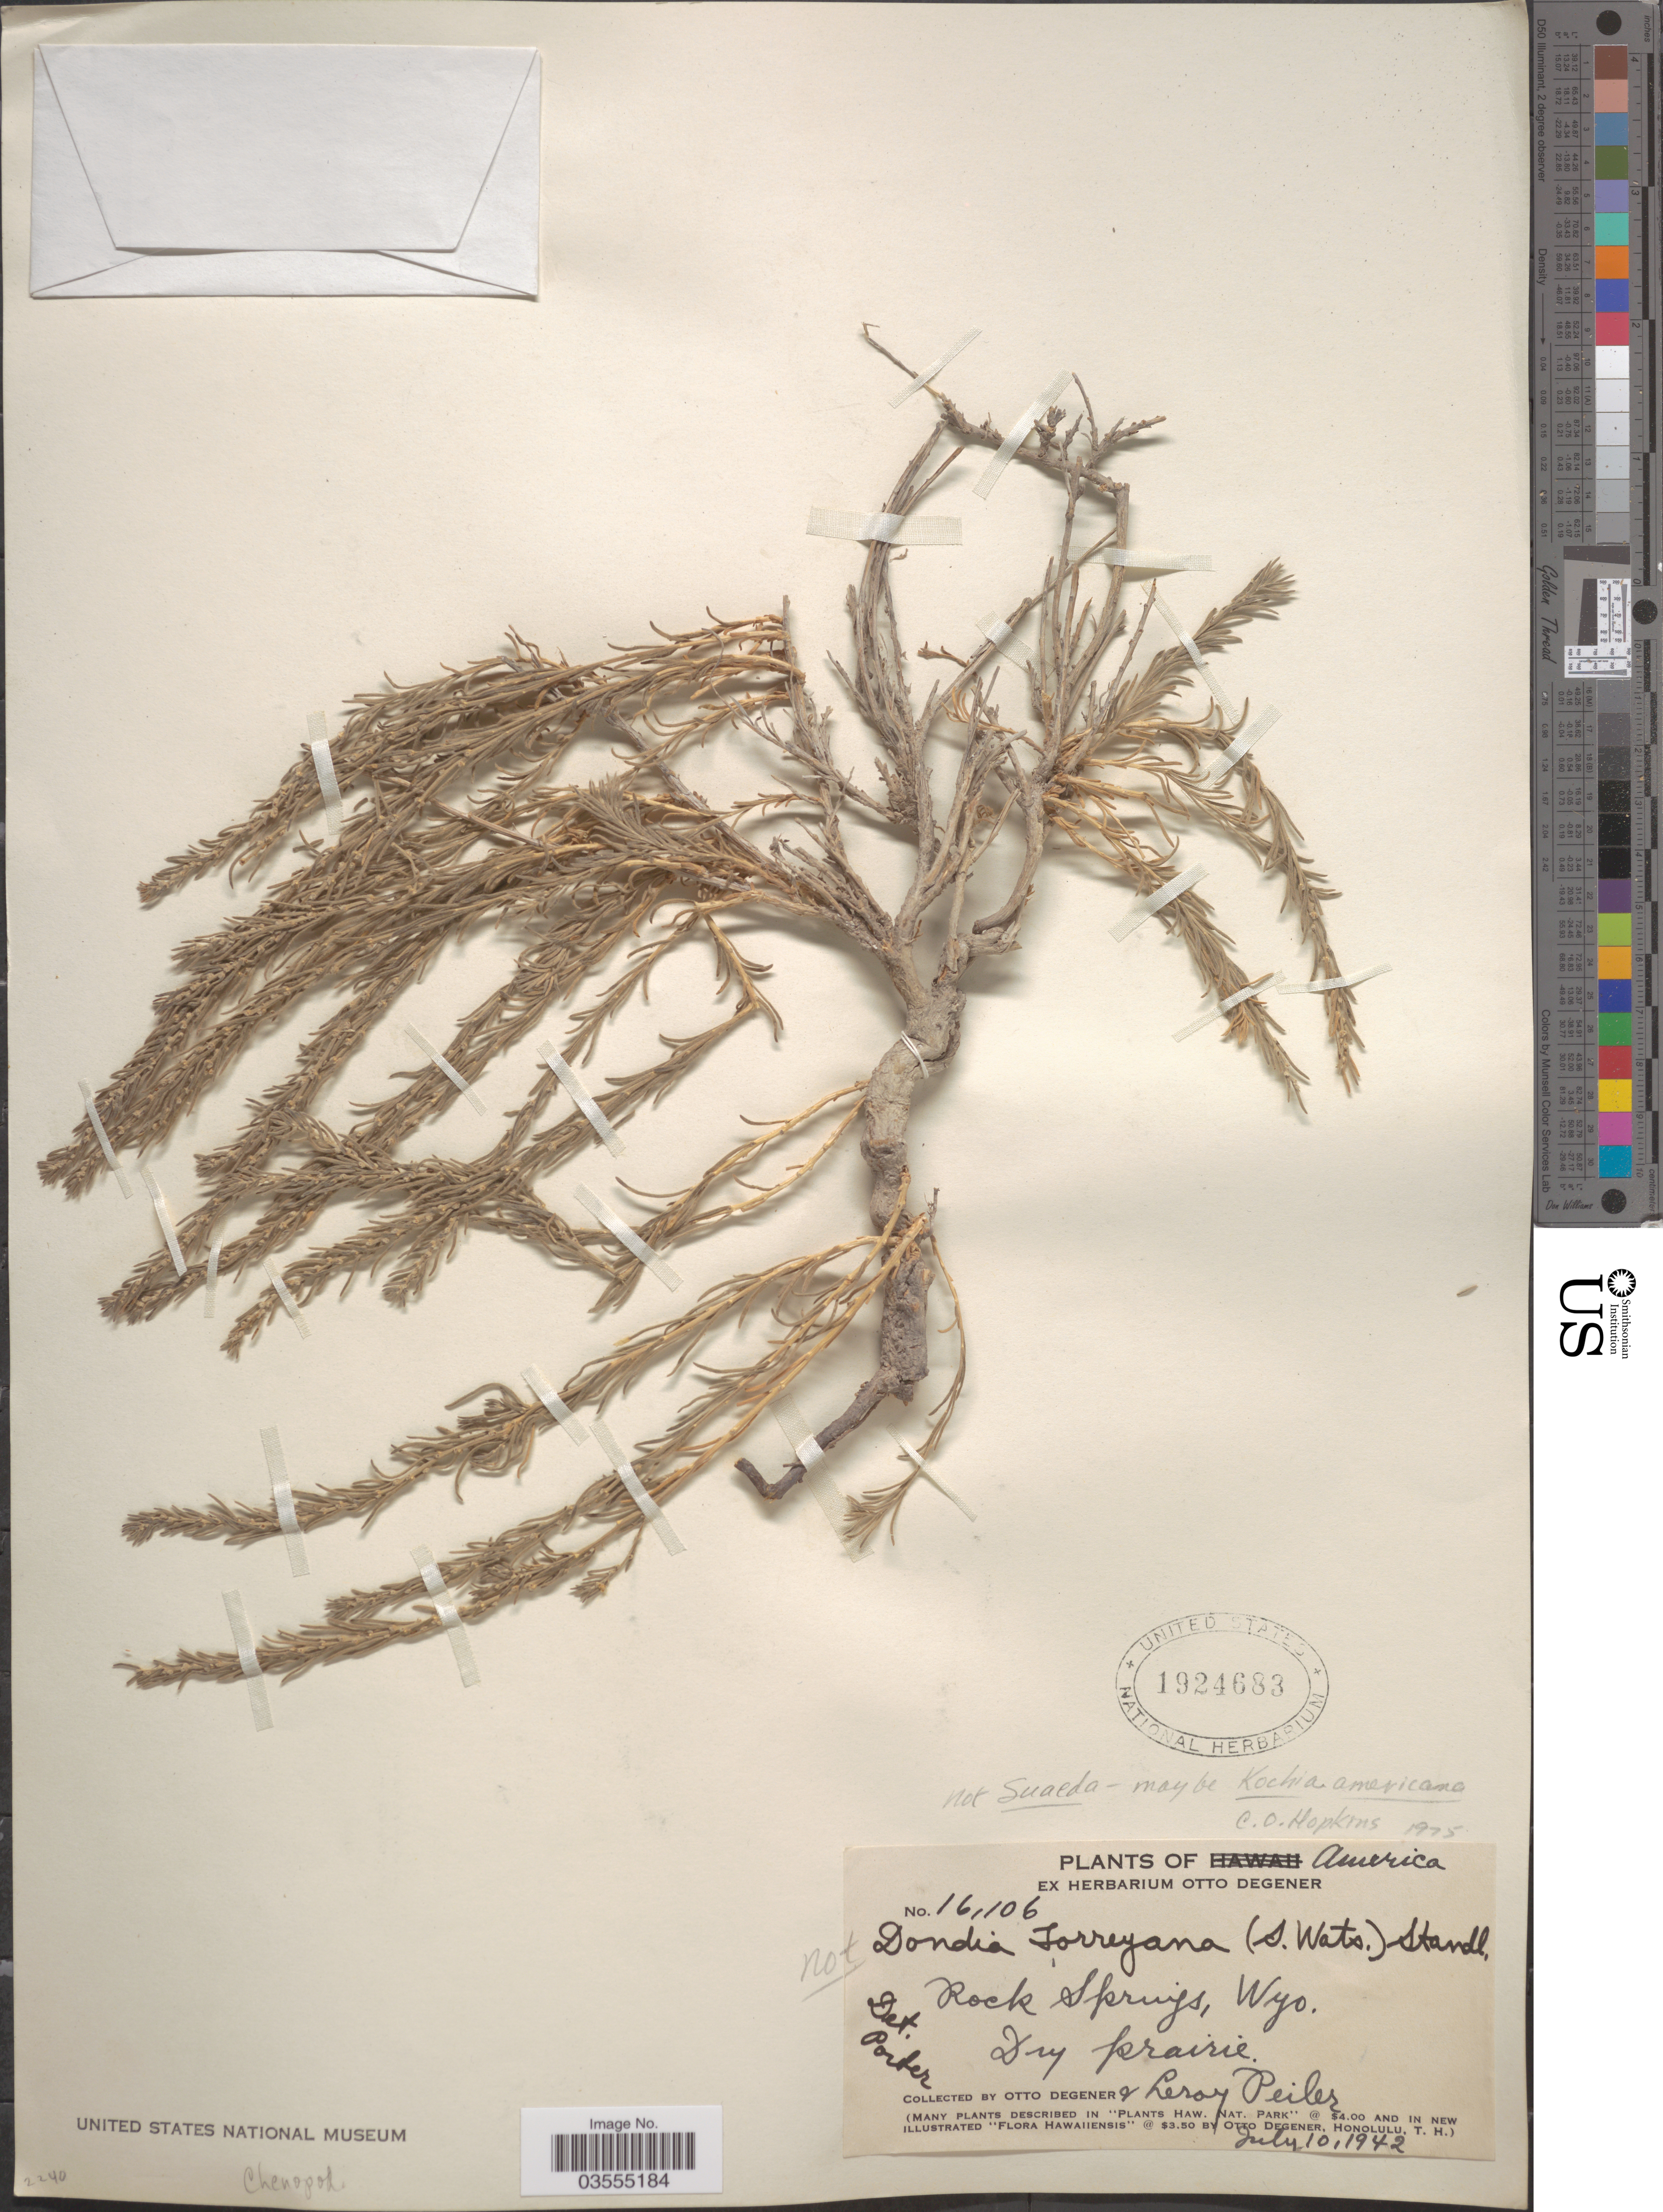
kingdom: Plantae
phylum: Tracheophyta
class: Magnoliopsida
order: Caryophyllales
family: Amaranthaceae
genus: Neokochia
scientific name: Neokochia americana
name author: (S. Watson) G.L. Chu & S.C. Sand.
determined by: Strong, Mark T., (BOT), Smithsonian Institution - National Museum of Natural History (UNITED STATES)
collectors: O. Degener & L. Peiler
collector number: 16106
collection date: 1942-07-10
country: United States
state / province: Wyoming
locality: America. Rock Springs.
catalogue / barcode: US 1924683